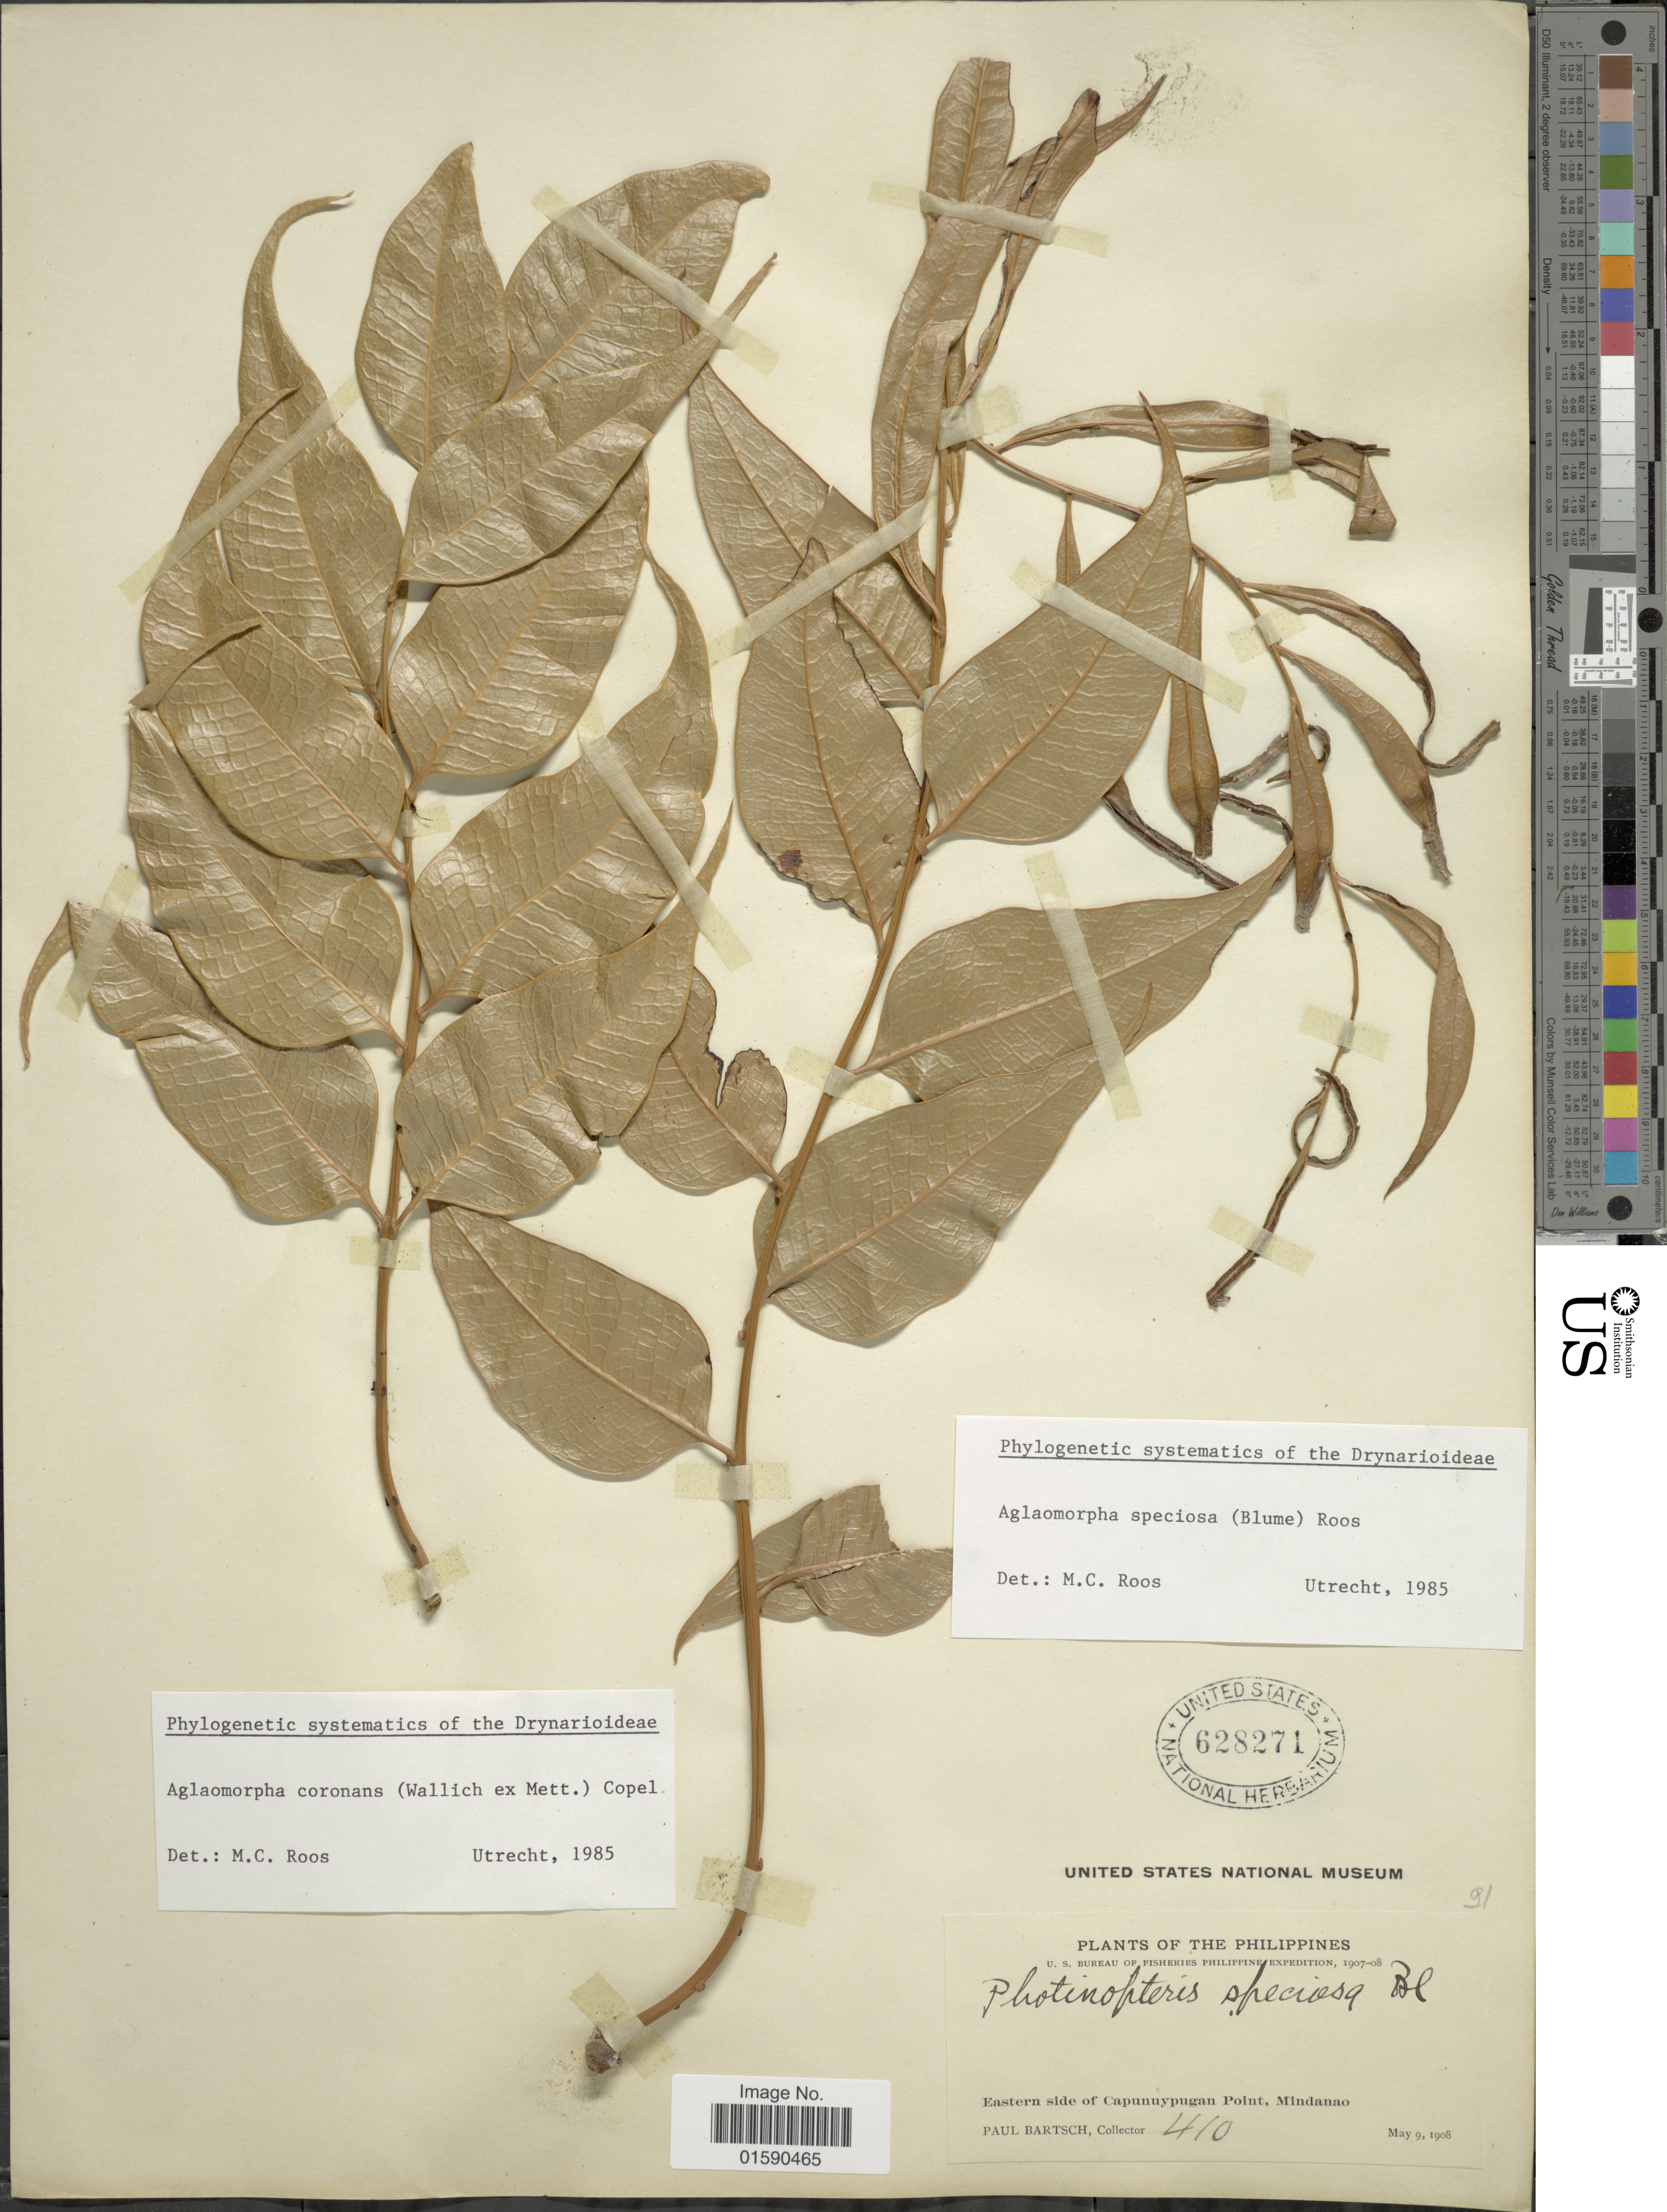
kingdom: Plantae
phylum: Tracheophyta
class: Polypodiopsida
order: Polypodiales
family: Polypodiaceae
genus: Aglaomorpha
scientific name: Aglaomorpha speciosa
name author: (Blume) M.C. Roos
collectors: P. Bartsch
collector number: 410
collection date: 1908-05-09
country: Philippines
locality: Eastern slope side of Capunuypugan Point, Mindanao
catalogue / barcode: US 628271